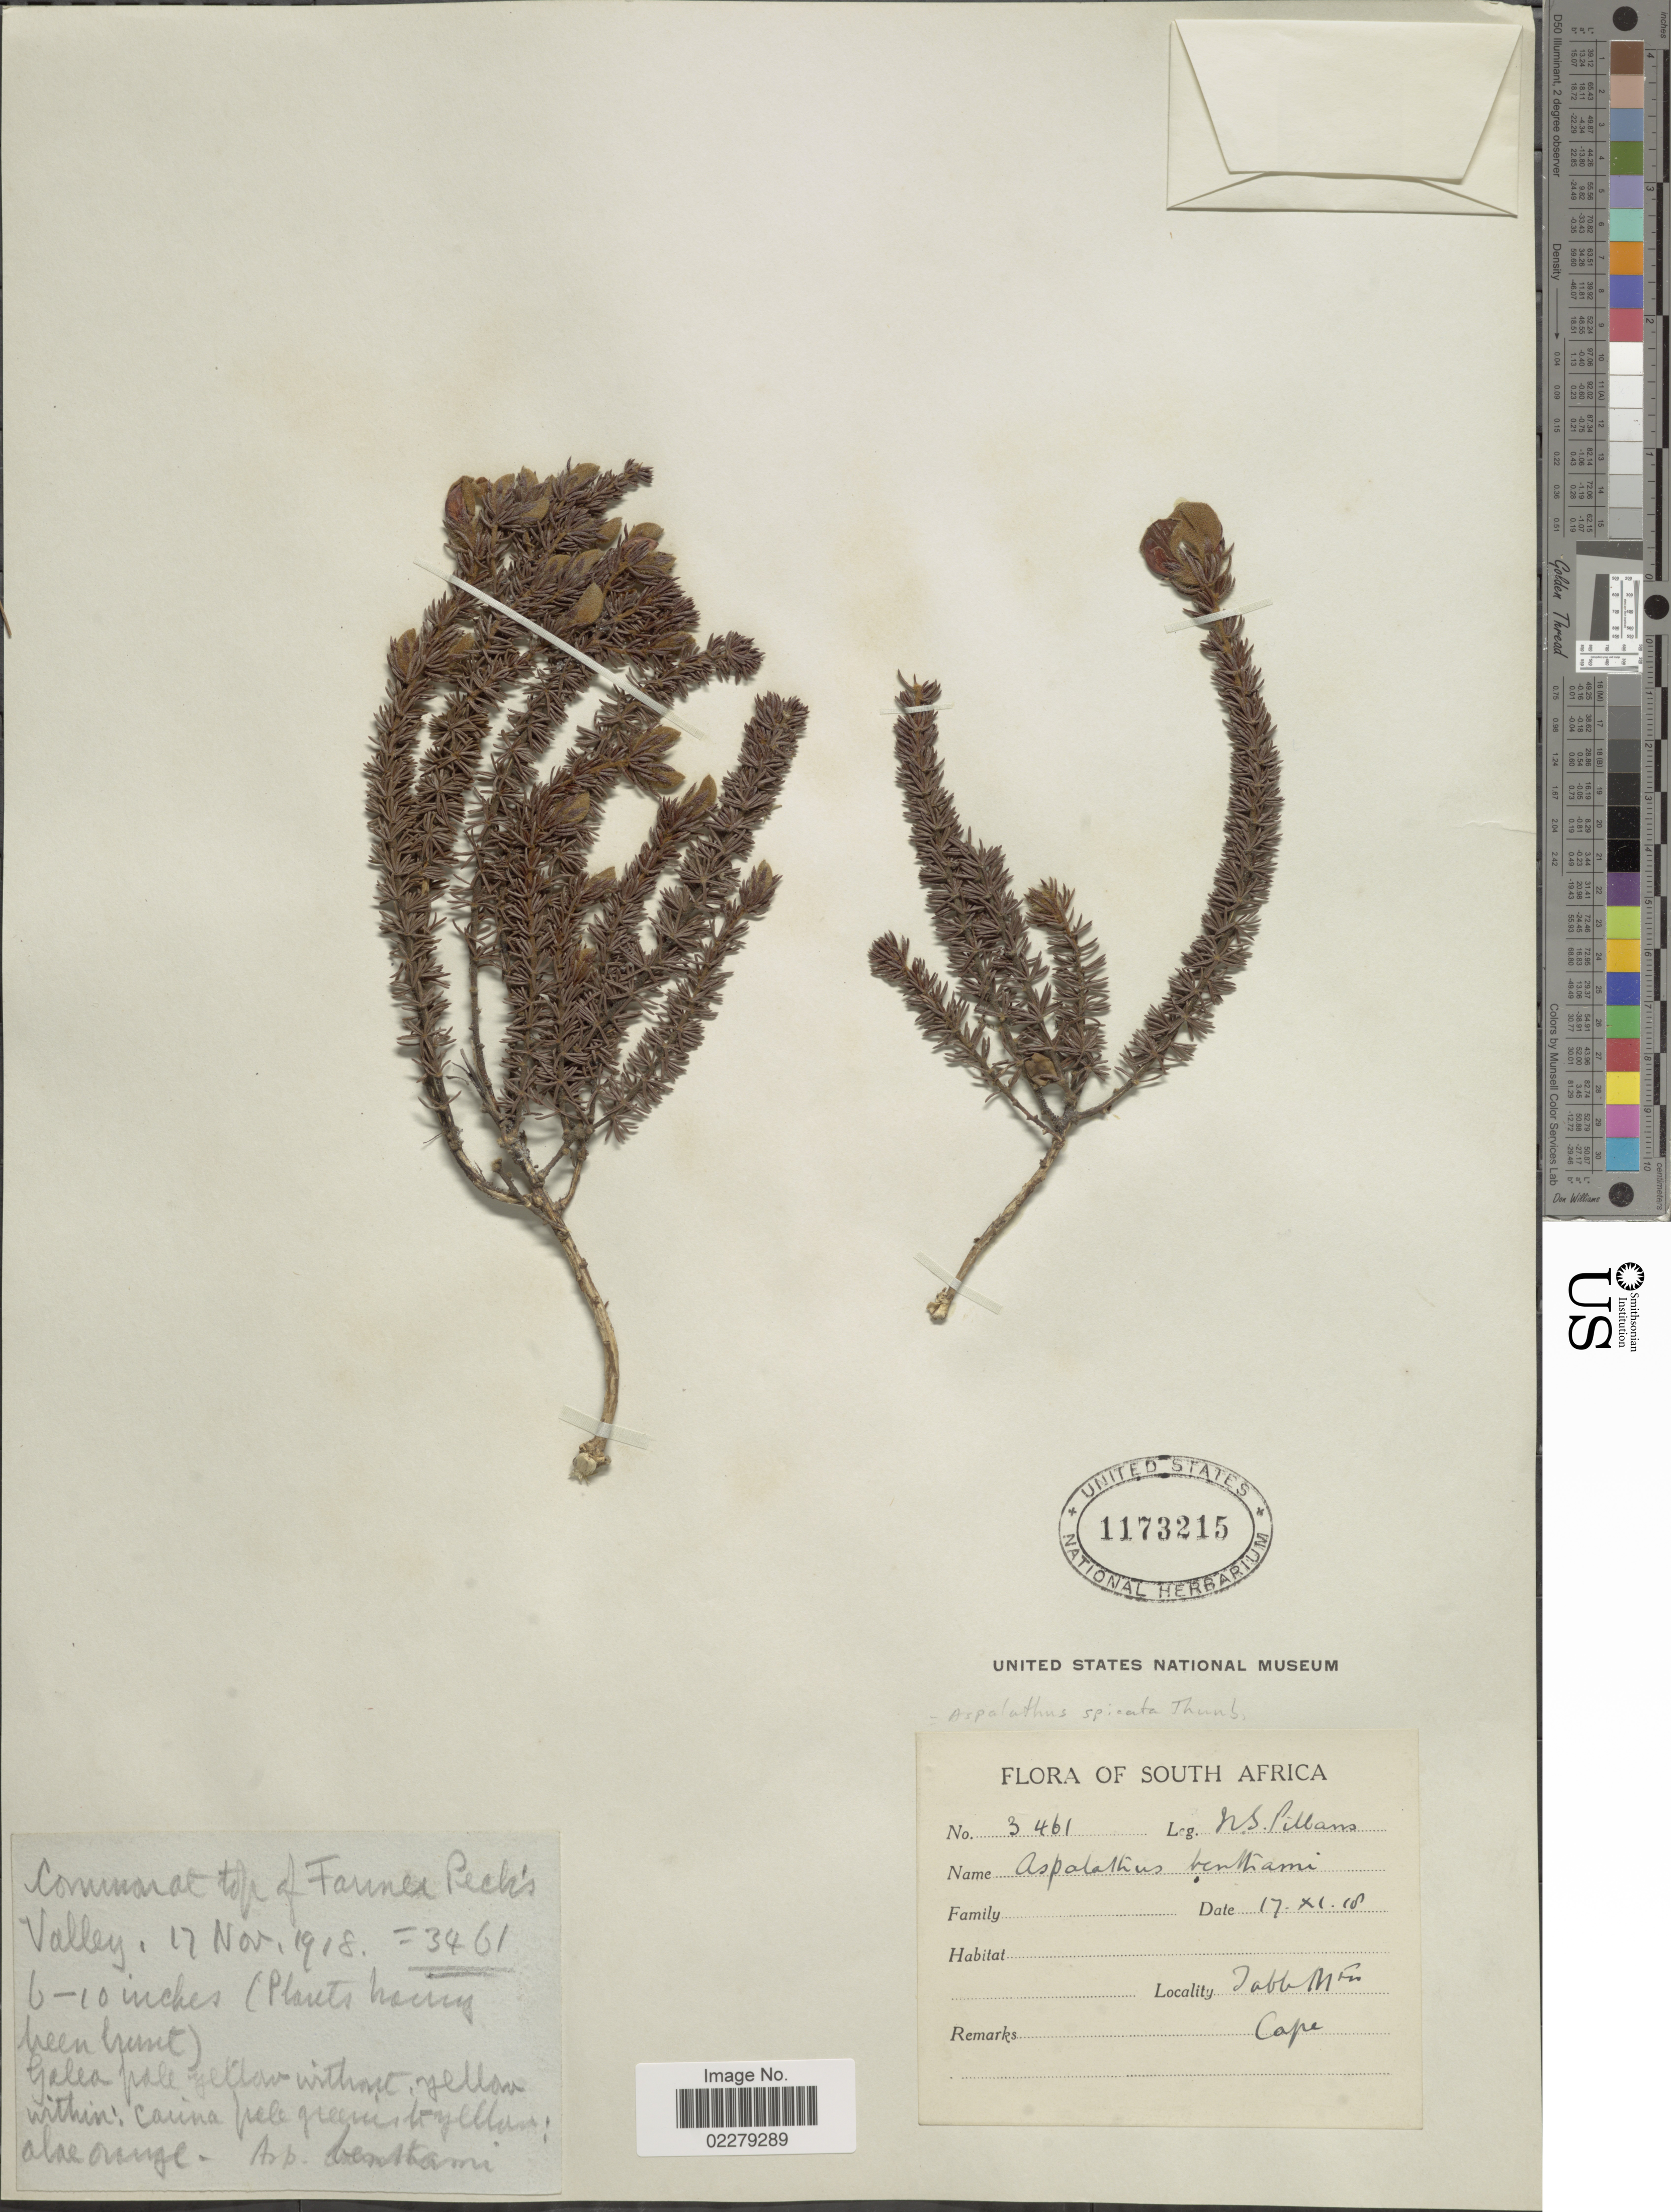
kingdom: Plantae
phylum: Tracheophyta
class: Magnoliopsida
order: Fabales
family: Fabaceae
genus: Aspalathus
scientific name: Aspalathus spicata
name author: Thunb.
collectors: N. S. Pillans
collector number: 3461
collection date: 1918-11-17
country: South Africa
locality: Common at top of Faune Peck's Valley, Tabb M., Cape.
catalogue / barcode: US 1173215